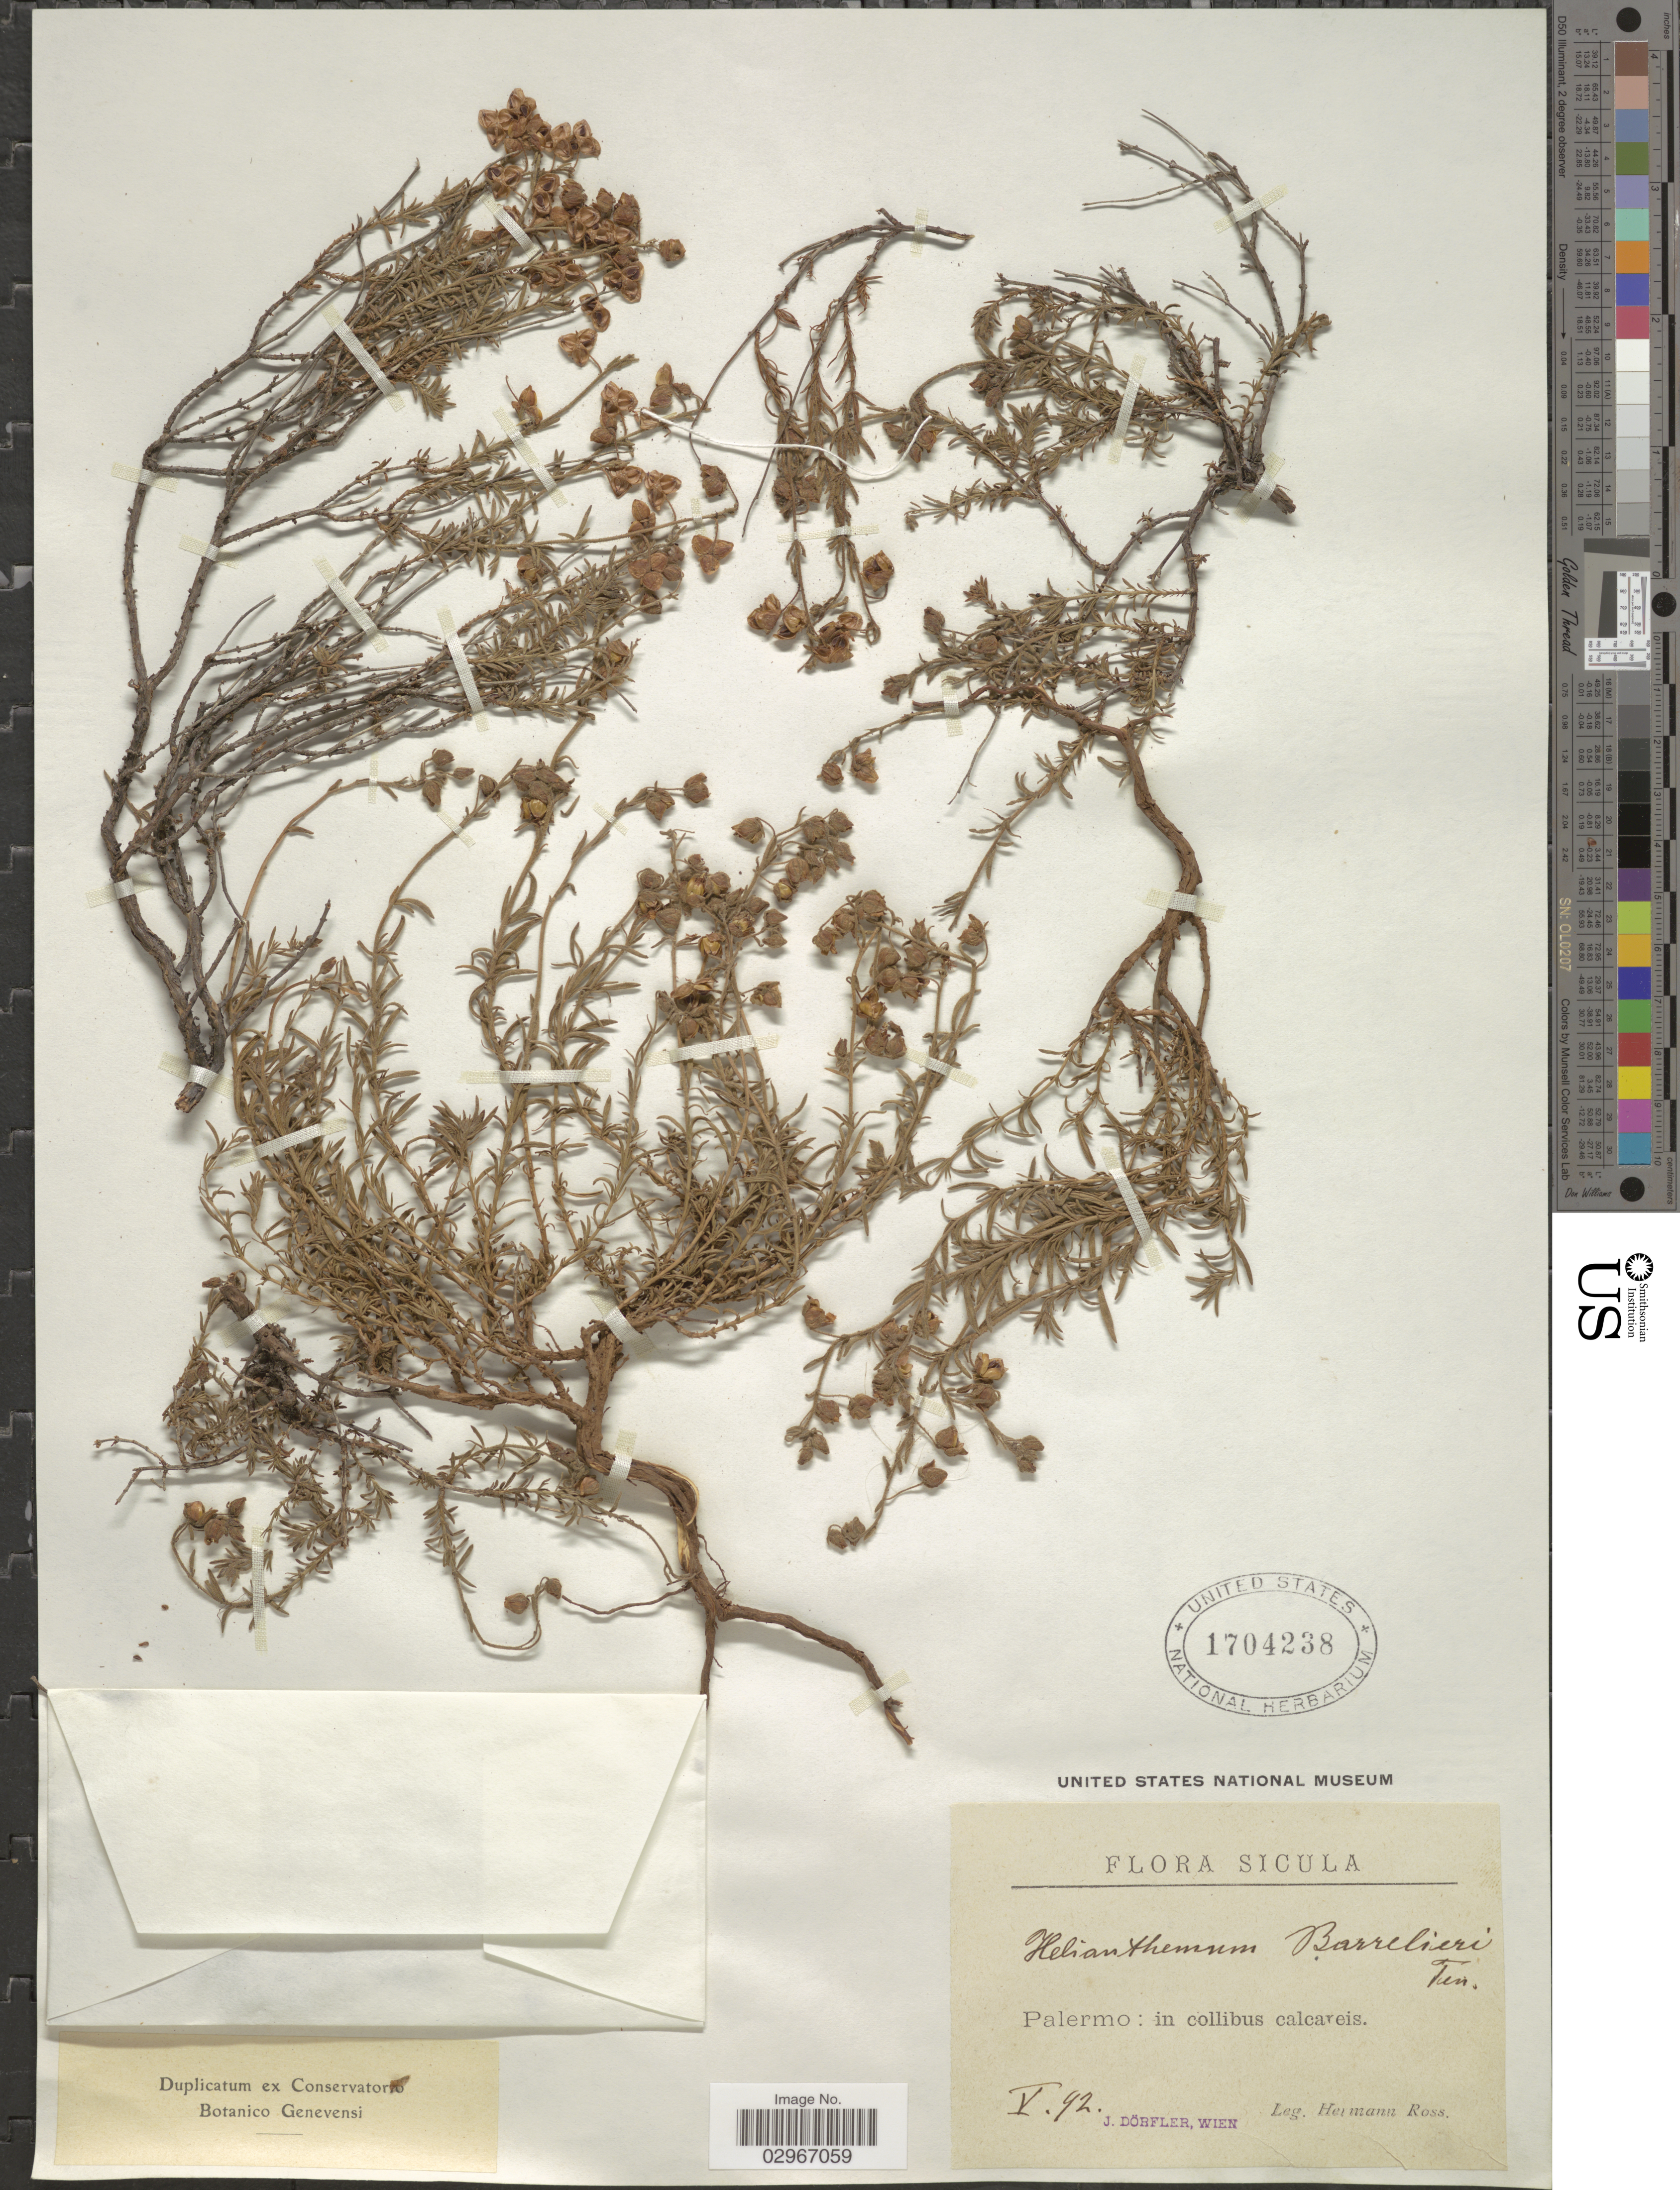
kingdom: Plantae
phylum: Tracheophyta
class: Magnoliopsida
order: Malvales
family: Cistaceae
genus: Helianthemum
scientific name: Helianthemum barrelieri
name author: Ten.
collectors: H. Ross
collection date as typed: Transcribed d/m/y: /5/92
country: Italy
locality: Sicula. Palermo: in collibus calcareis.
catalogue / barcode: US 1704238